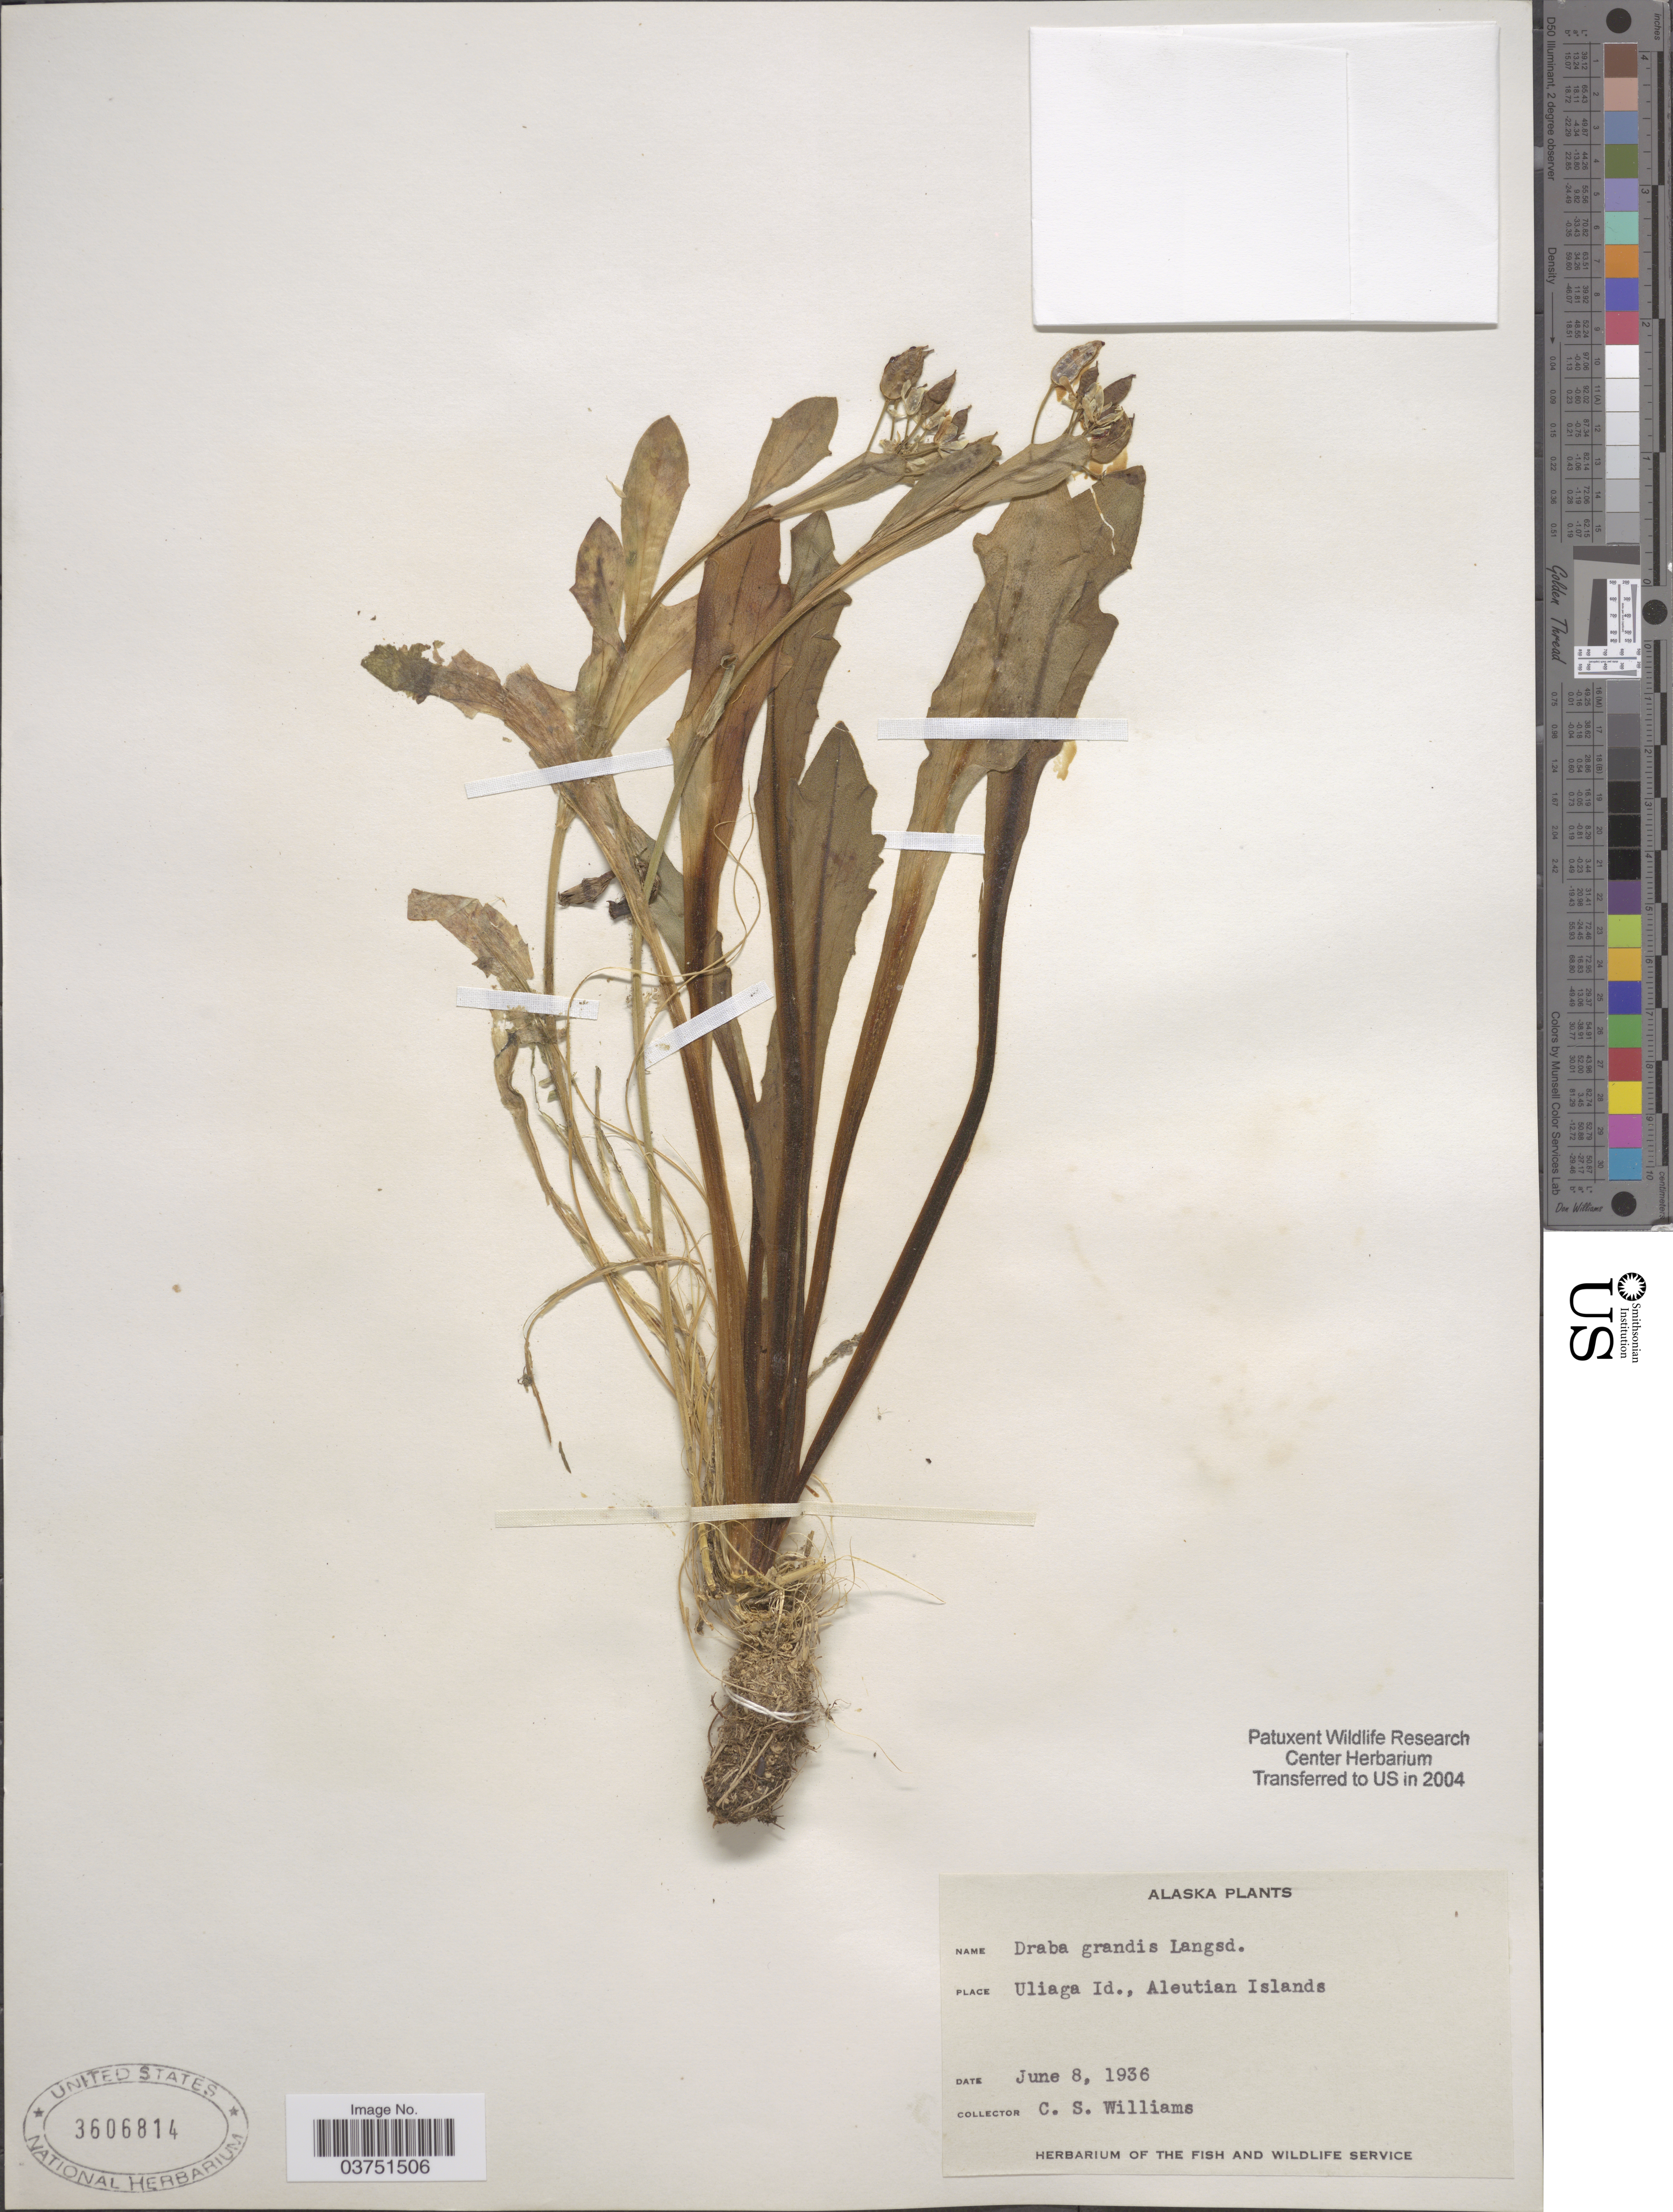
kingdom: Plantae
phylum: Tracheophyta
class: Magnoliopsida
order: Brassicales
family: Brassicaceae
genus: Draba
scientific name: Draba grandis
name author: Langsd. ex DC.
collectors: C. Williams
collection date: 1936-06-08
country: United States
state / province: Alaska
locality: Uliaga Id., Aleutian Islands.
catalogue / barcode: US 3606814